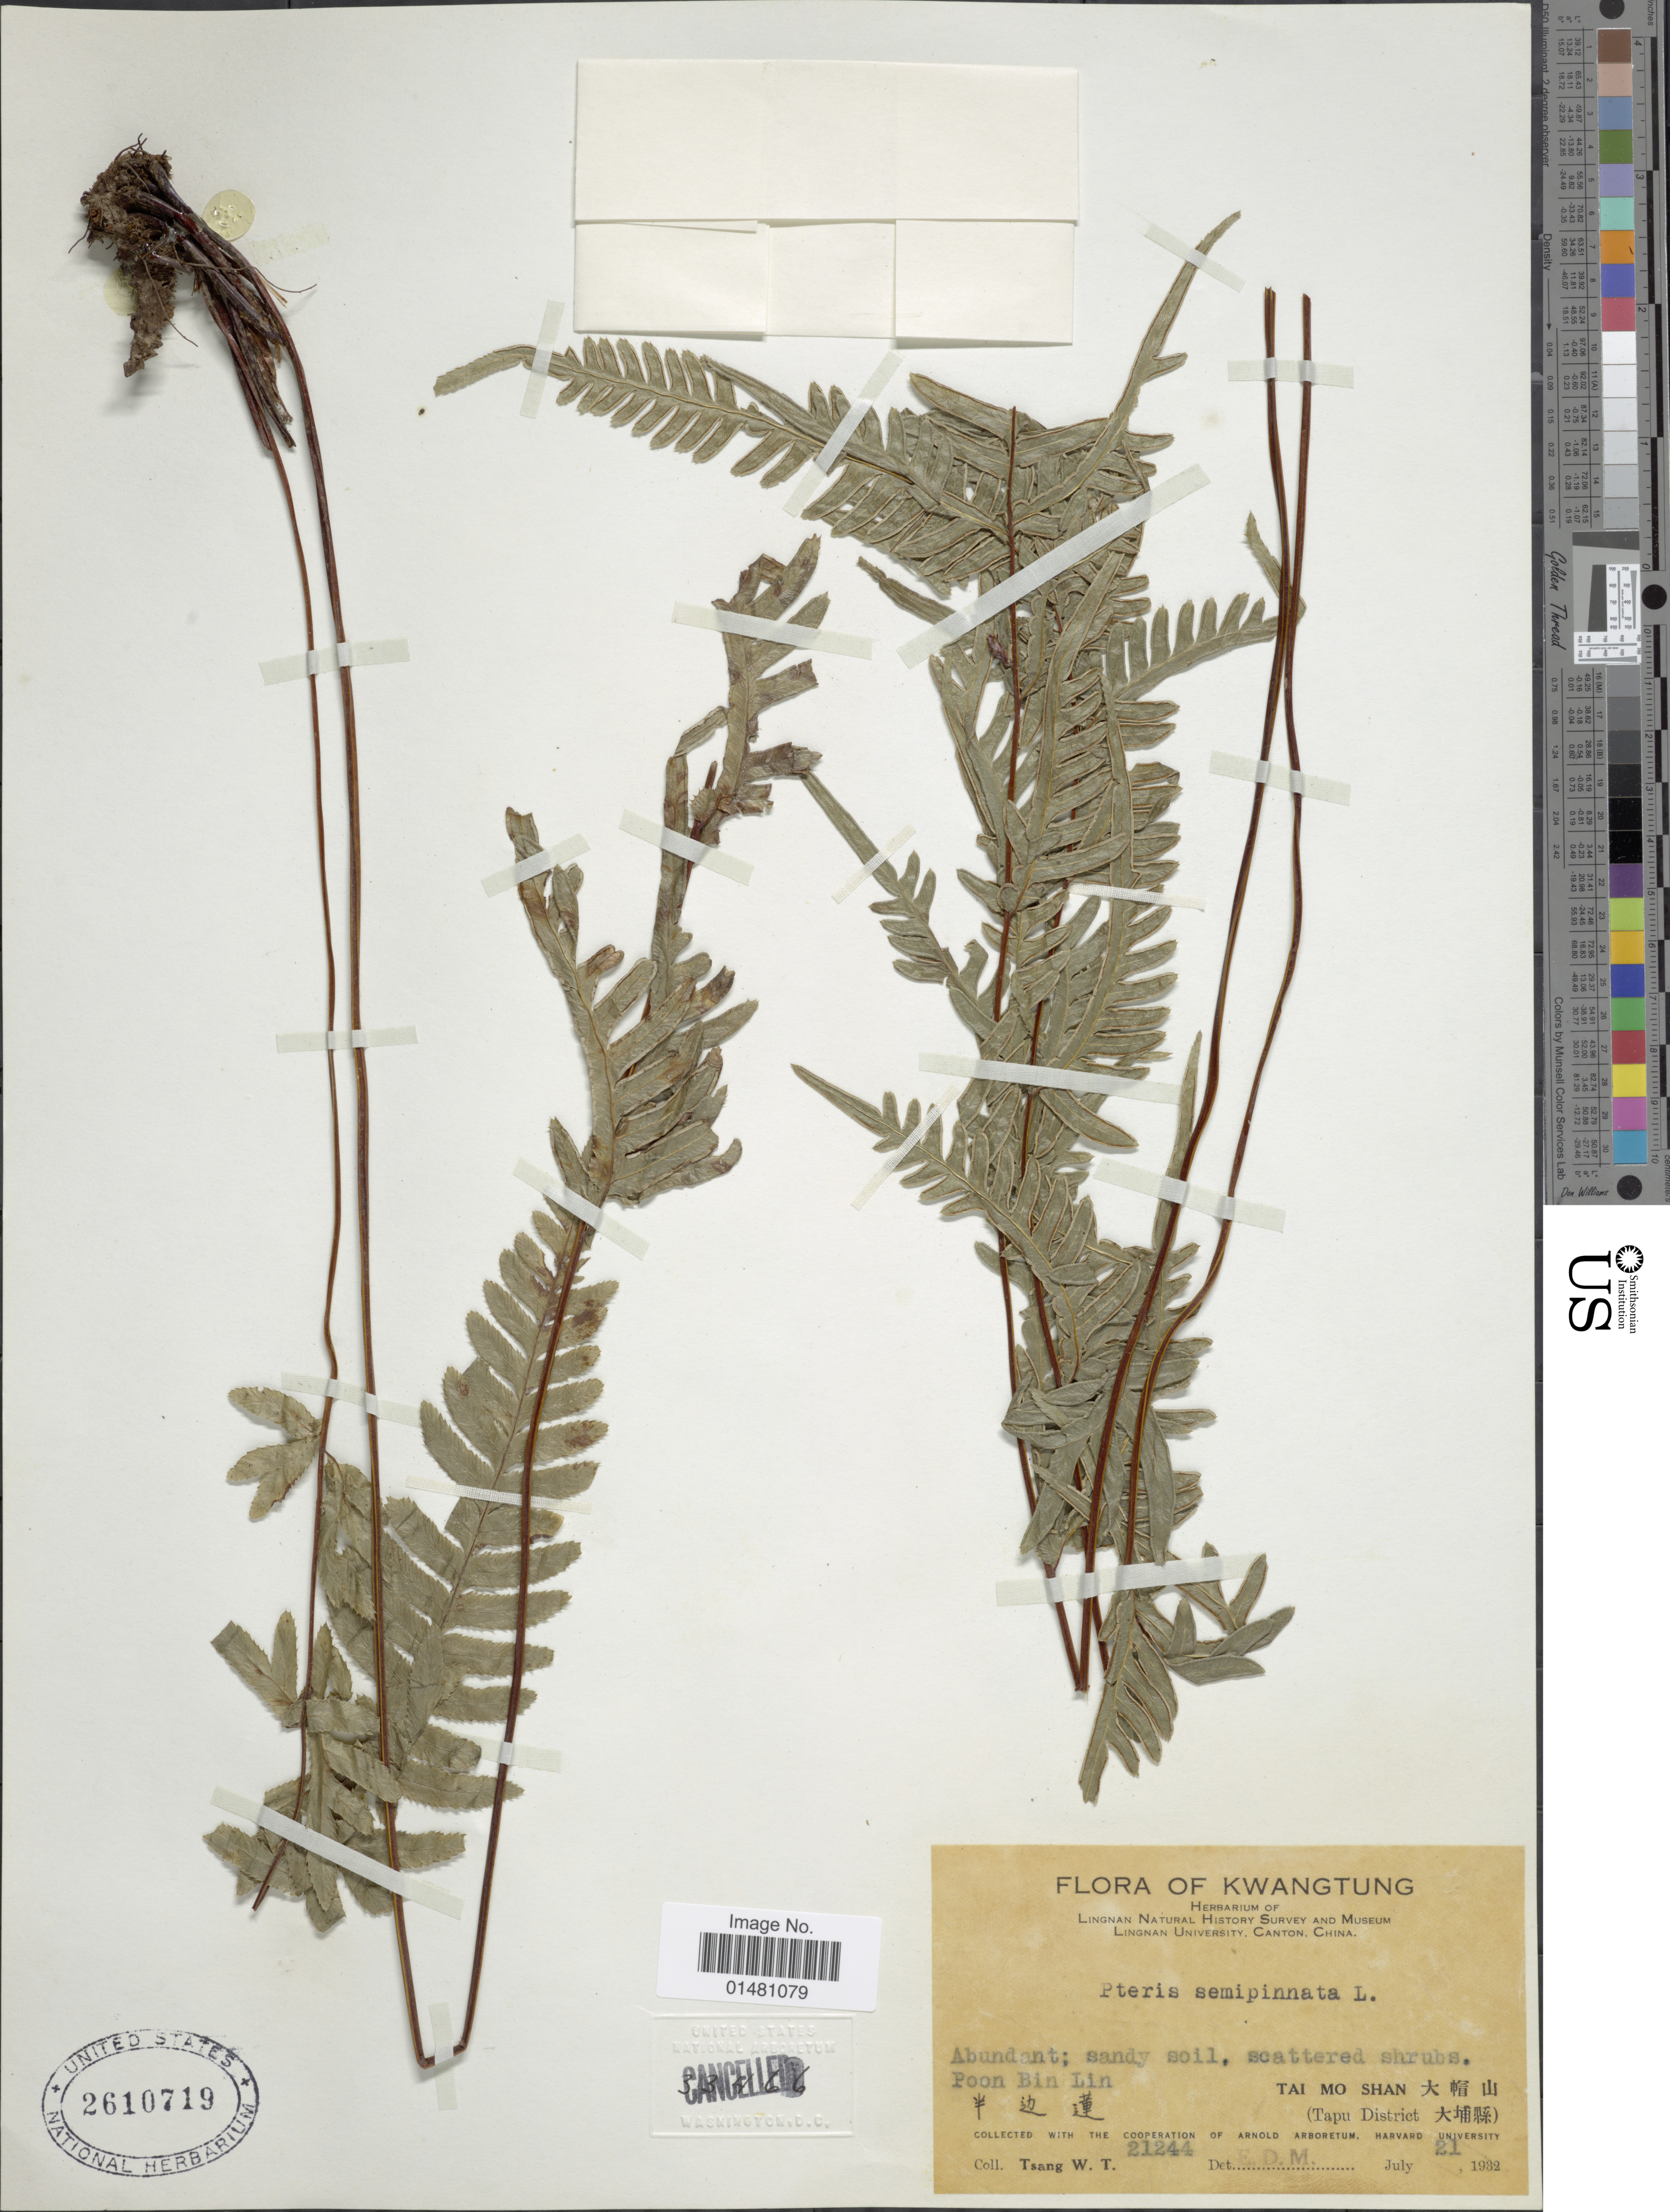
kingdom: Plantae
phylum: Tracheophyta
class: Polypodiopsida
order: Polypodiales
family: Pteridaceae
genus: Pteris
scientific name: Pteris semipinnata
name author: L.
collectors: W. T. Tsang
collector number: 21244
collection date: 1932-07-21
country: China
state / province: Guangdong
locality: Kwatung,Poon Bin Lin, Tail Mo Shan (Tapu District)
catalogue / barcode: US 2610719